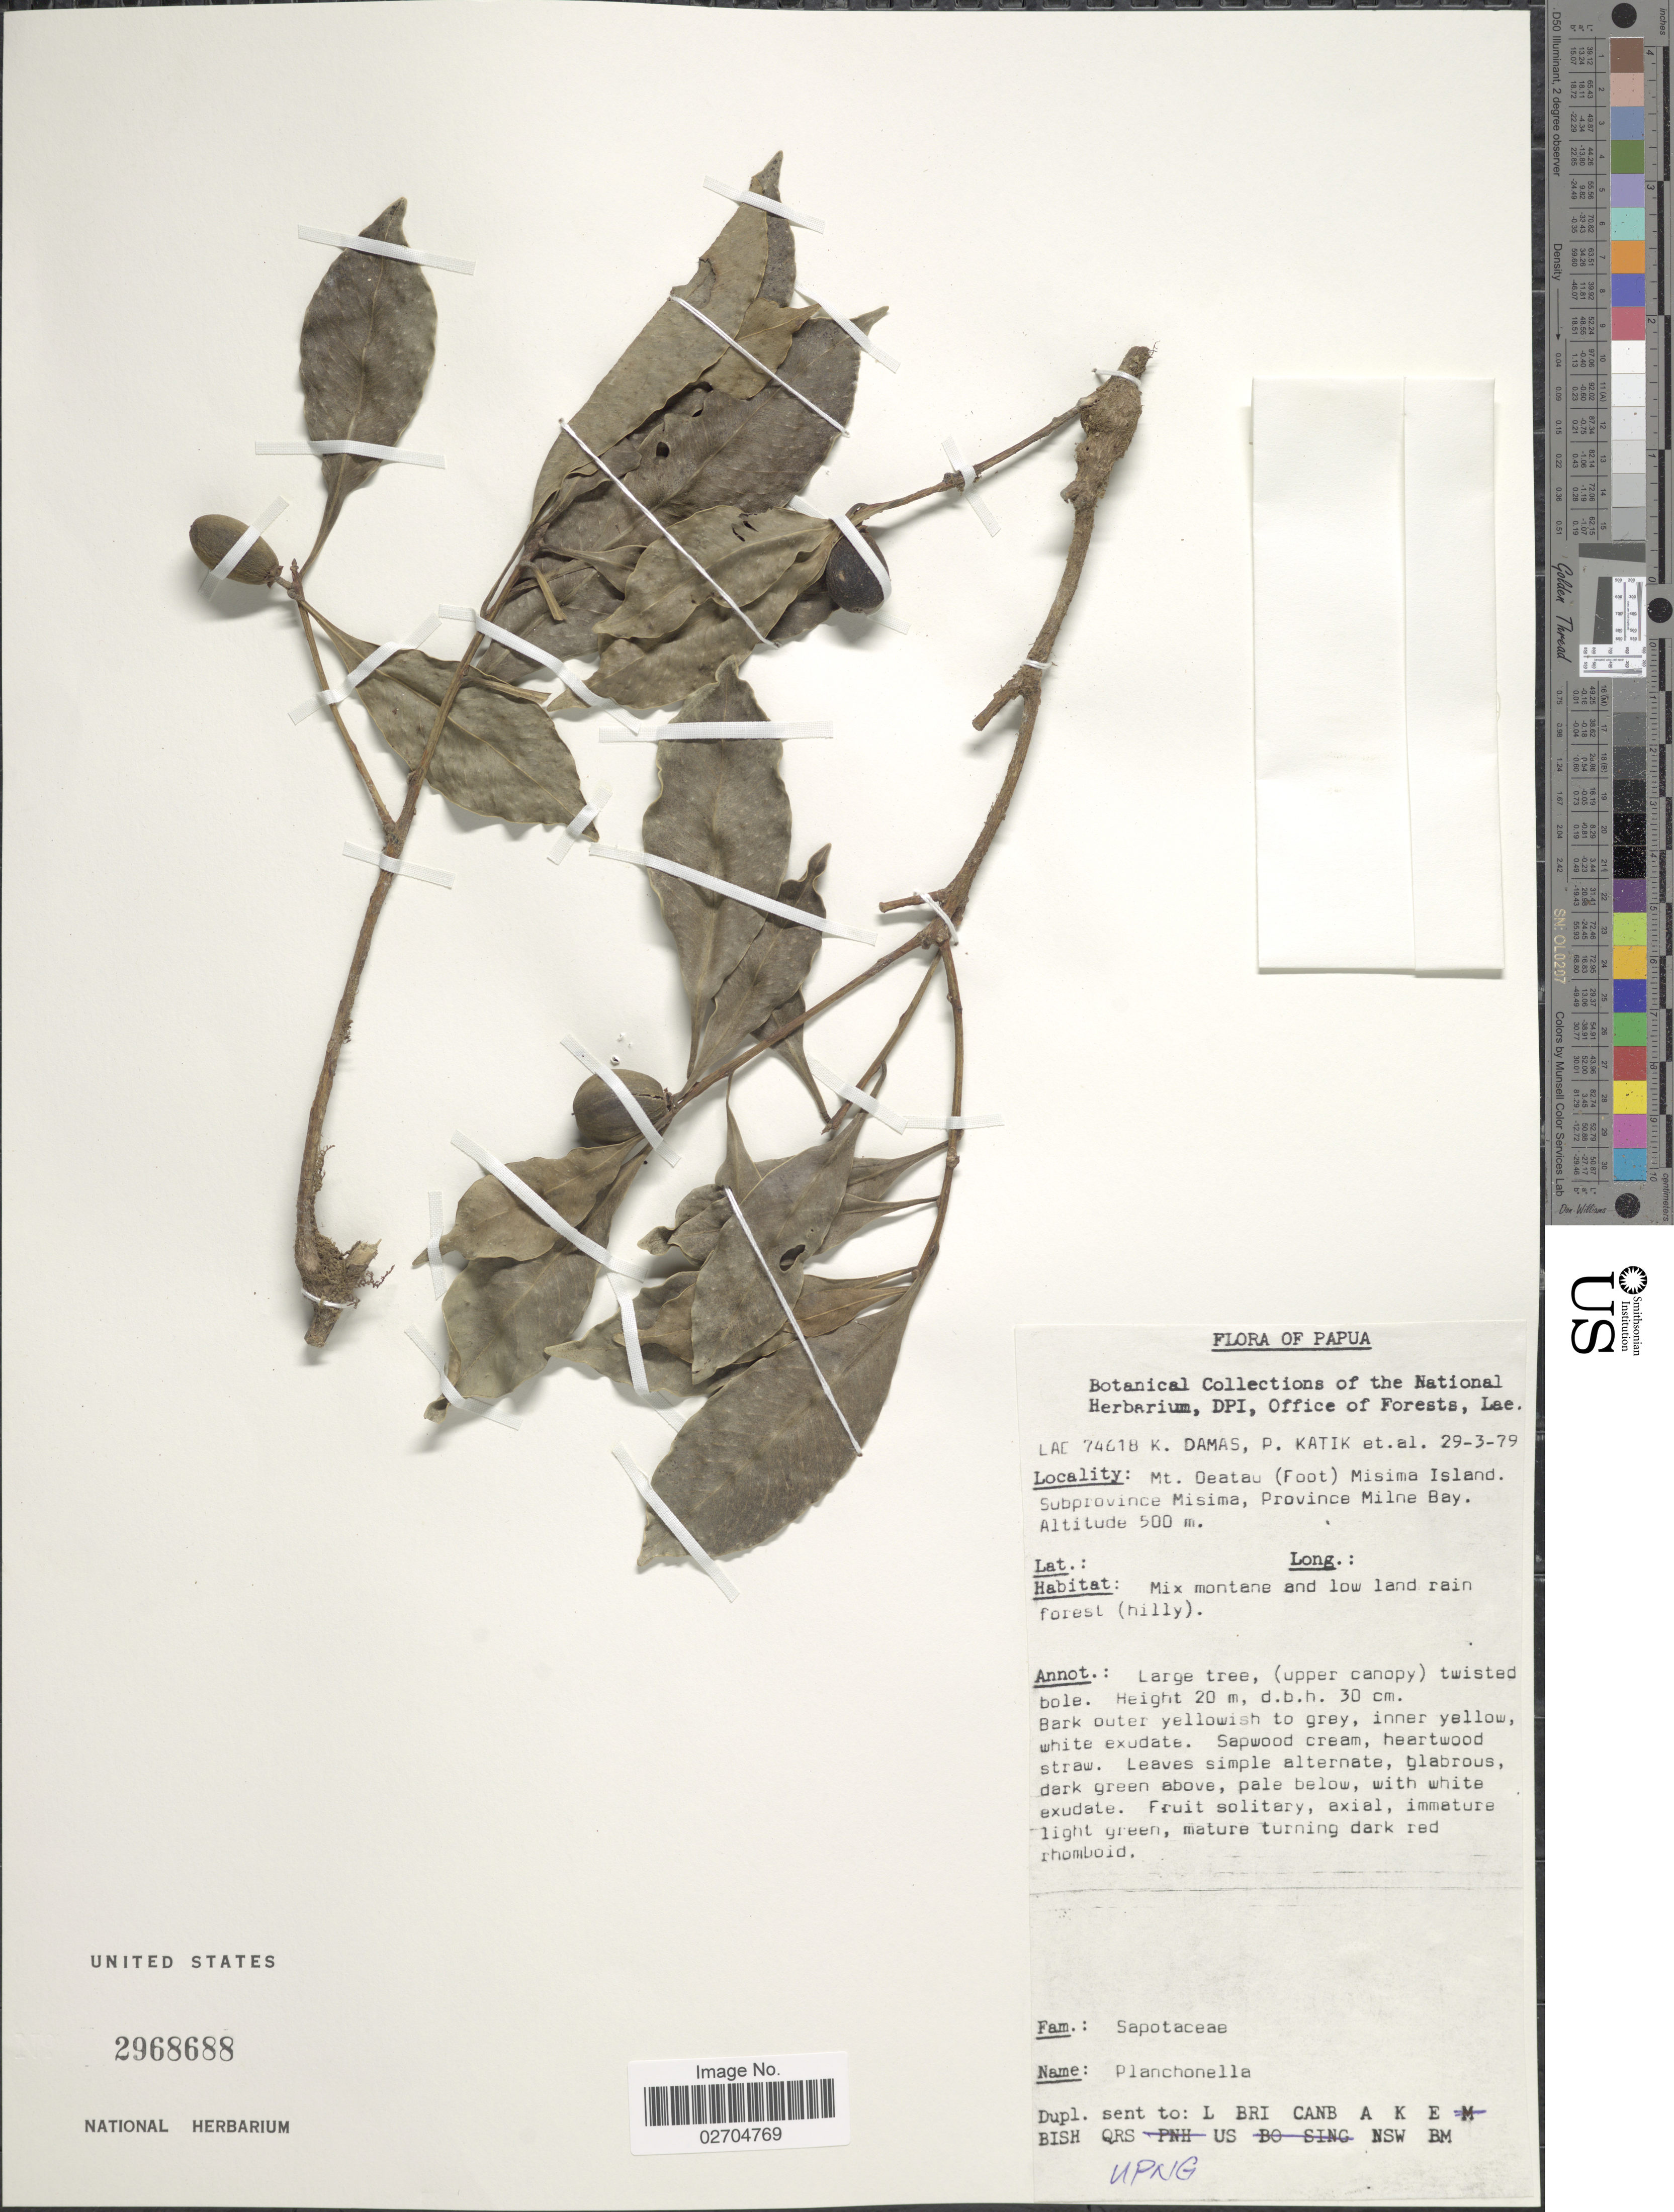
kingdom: Plantae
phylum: Tracheophyta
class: Magnoliopsida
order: Ericales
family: Sapotaceae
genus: Planchonella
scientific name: Planchonella sp.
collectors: K. Damas, P. Katik & et al.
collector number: LAE74618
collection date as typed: Transcribed d/m/y: 29/3/79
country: Papua New Guinea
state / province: Milne Bay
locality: Papua. Mt. Deatau (Foot) Misima Island. Subprovince Misima.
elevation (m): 500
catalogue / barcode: US 2968688